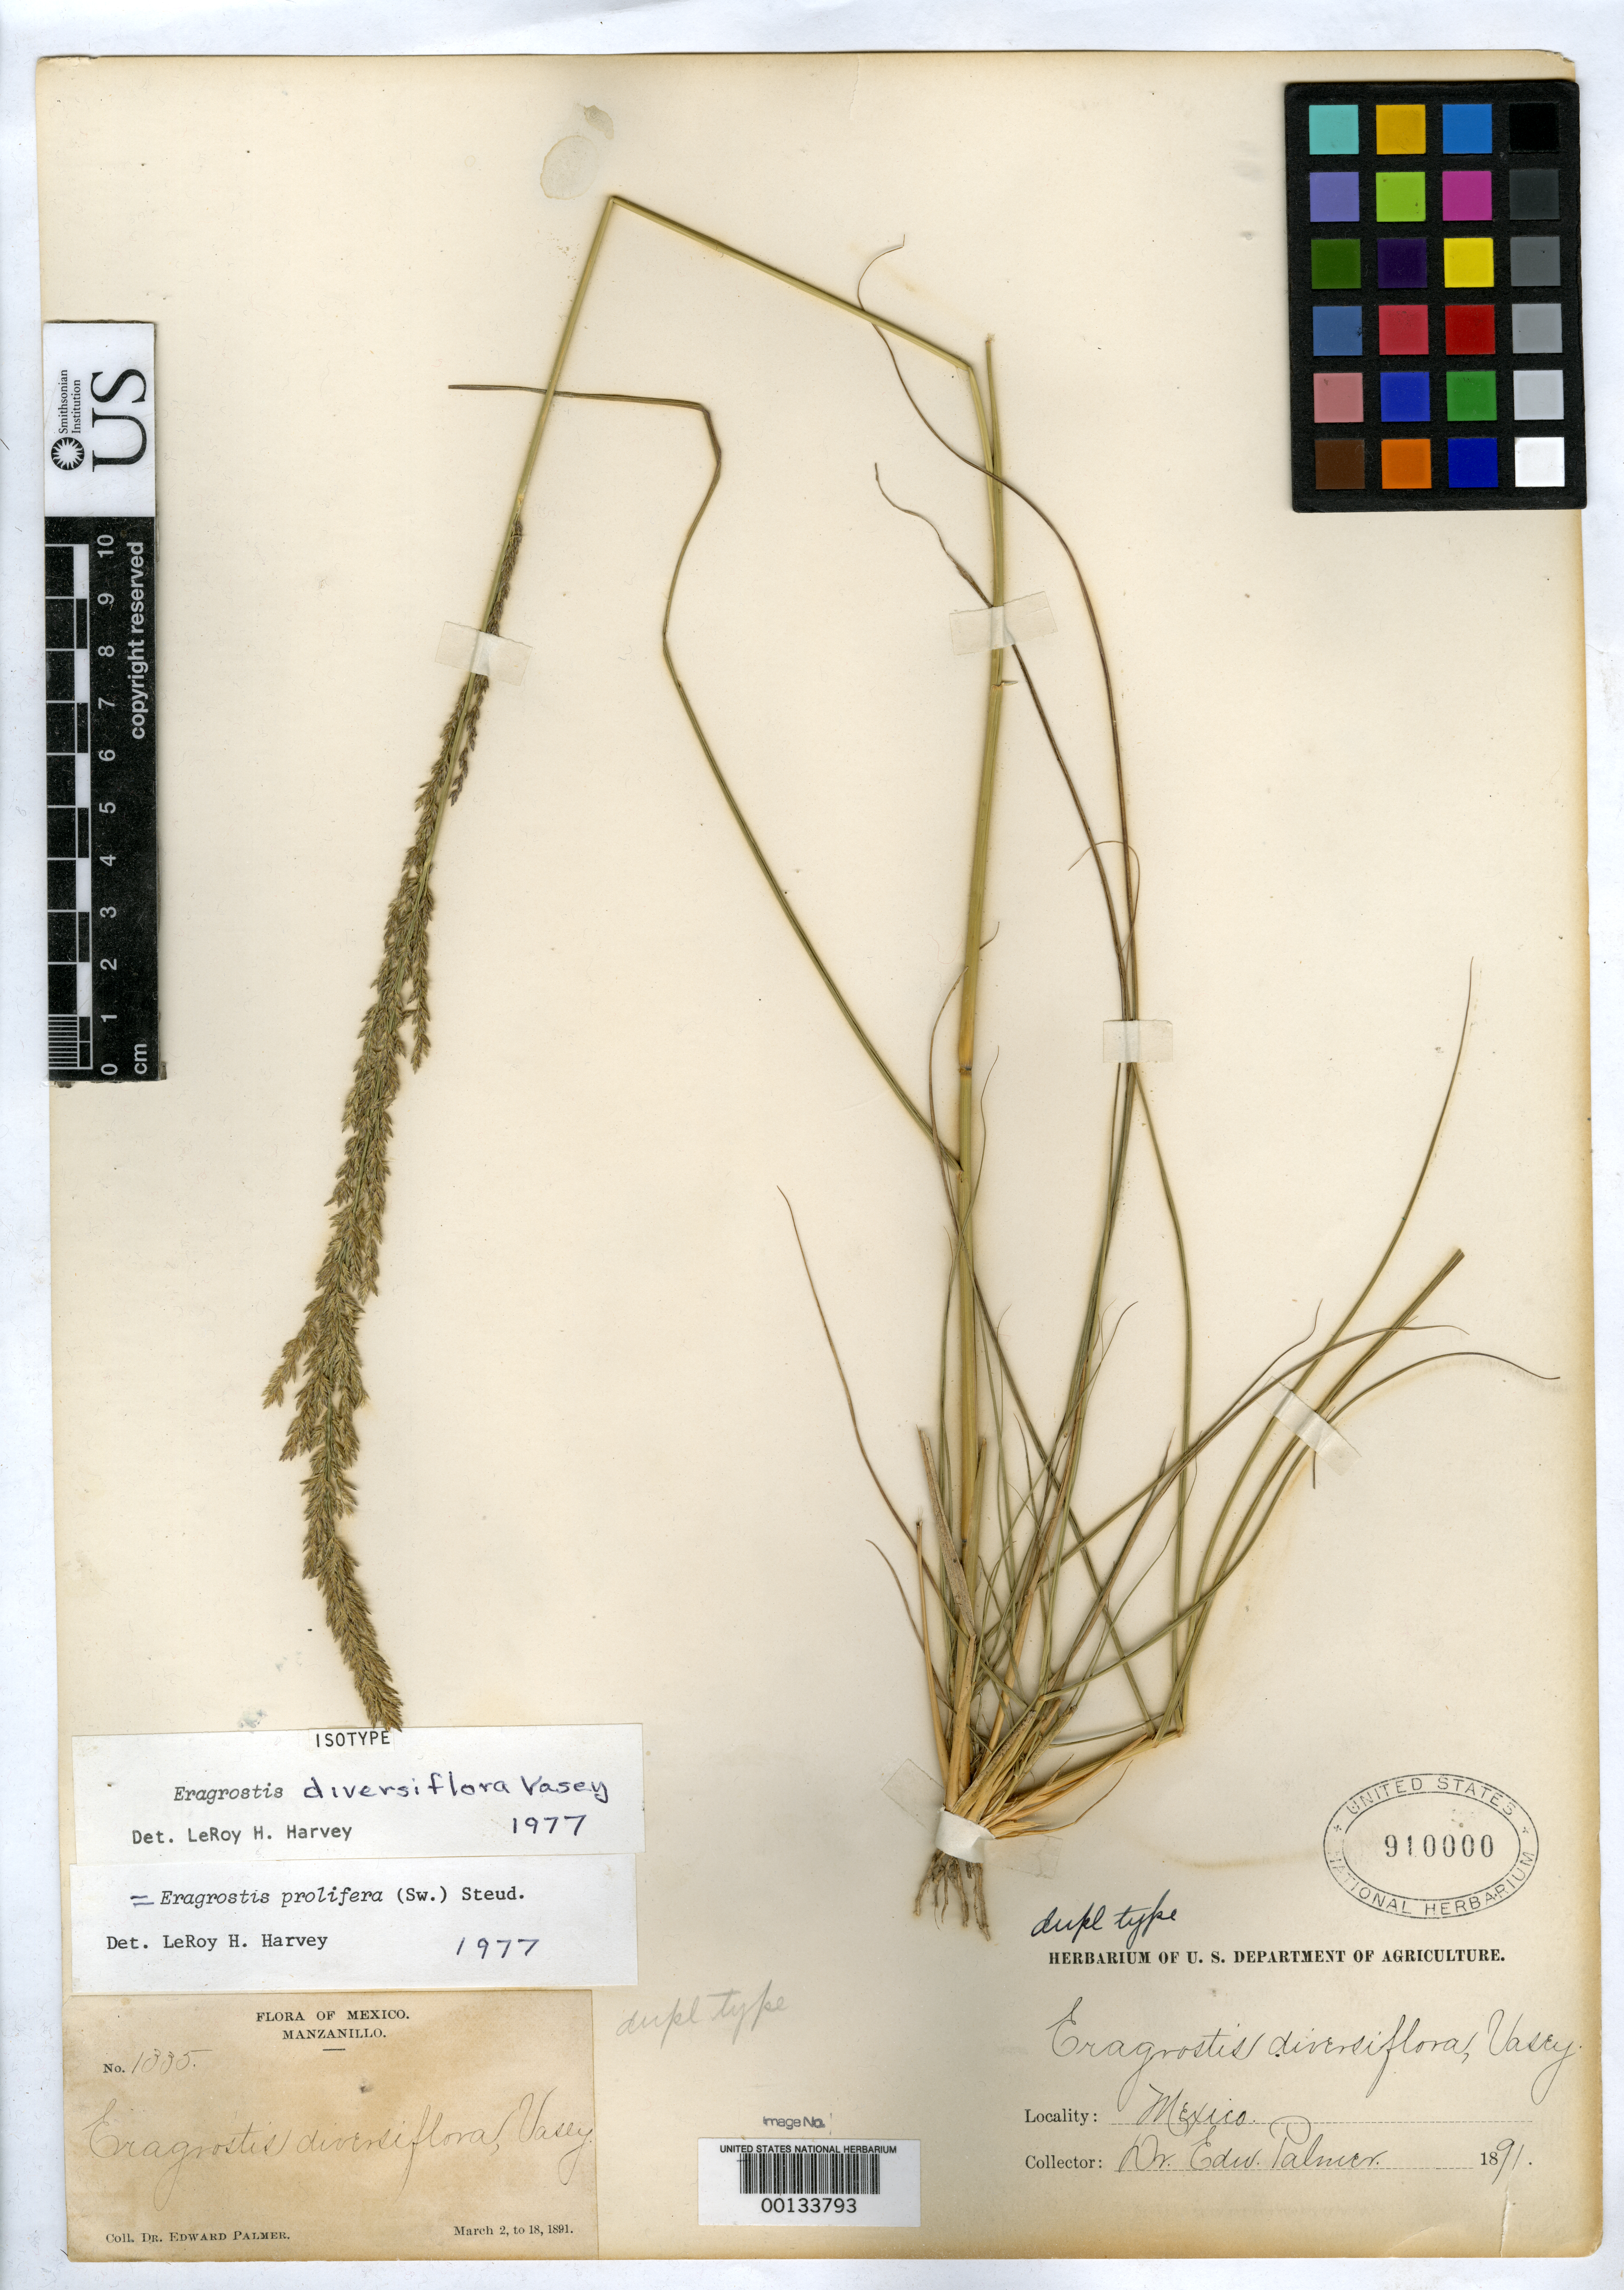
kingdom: Plantae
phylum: Tracheophyta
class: Liliopsida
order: Poales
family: Poaceae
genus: Eragrostis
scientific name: Eragrostis diversiflora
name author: Vasey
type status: Isotype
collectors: E. Palmer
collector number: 1335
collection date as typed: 02 Mar 1891 to 18 Mar 1891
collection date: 1891-03-02/1891-03-18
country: Mexico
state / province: Colima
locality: Manzanillo.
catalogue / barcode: US 910000